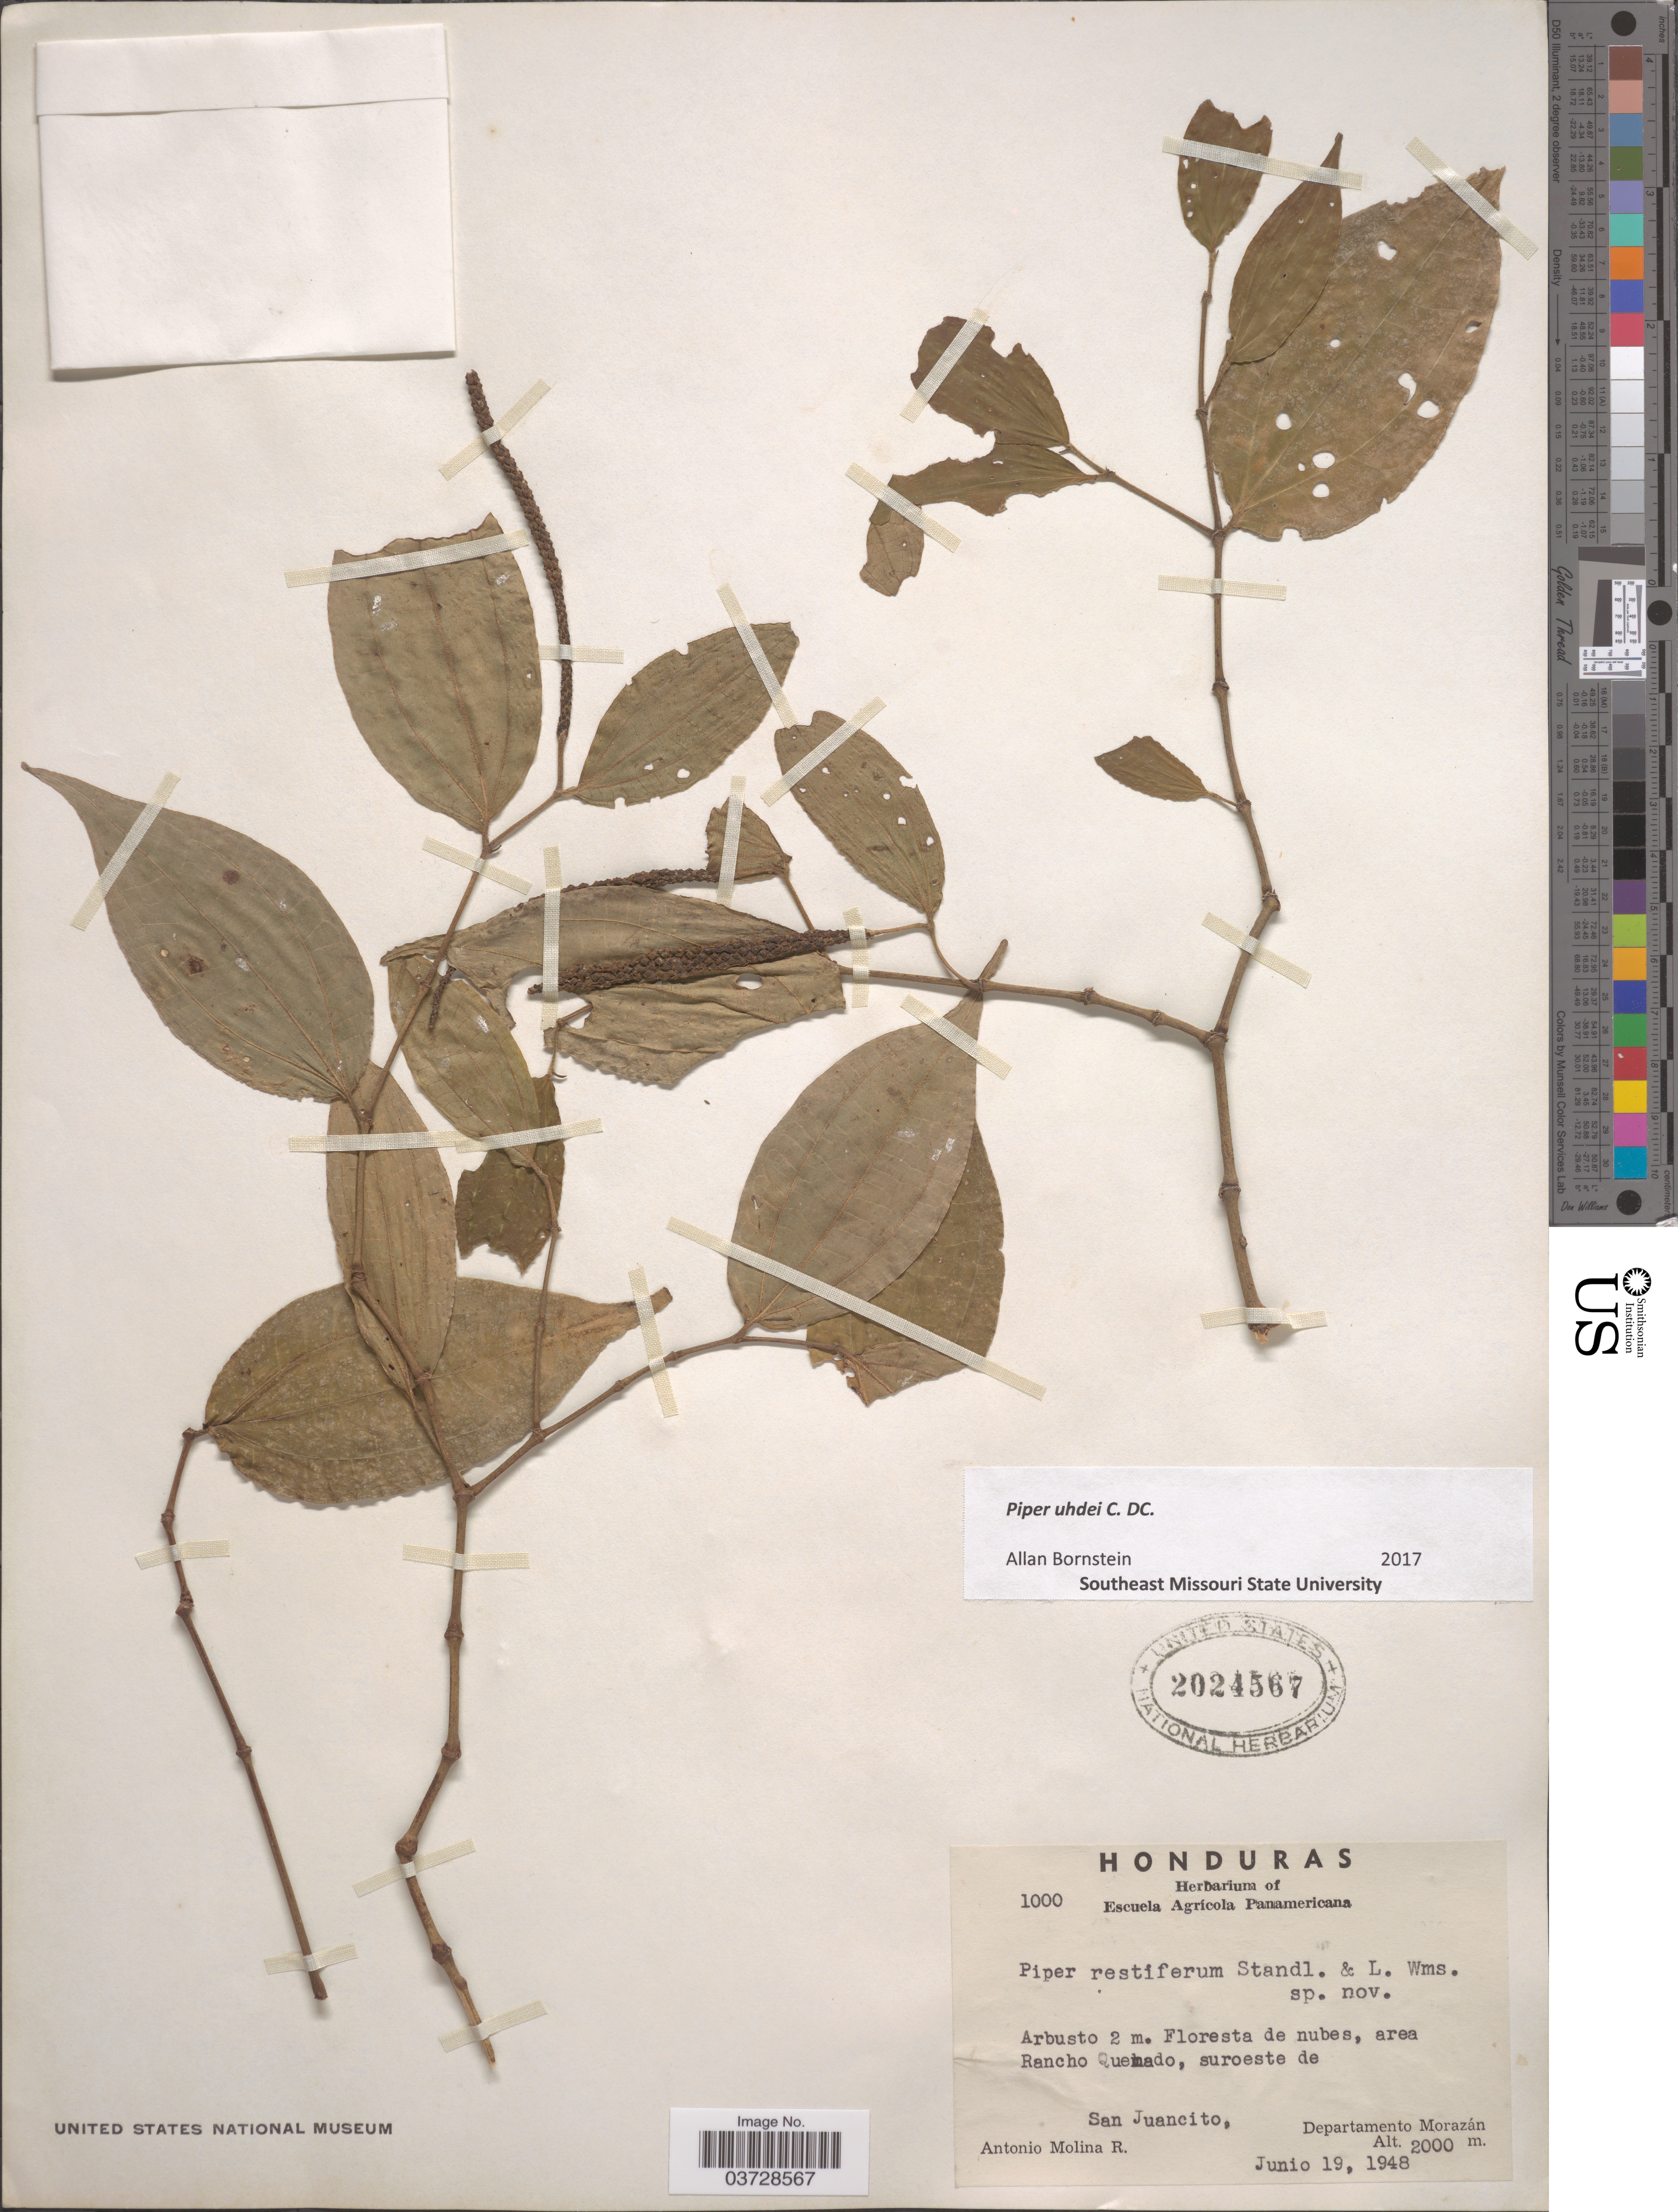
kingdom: Plantae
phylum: Tracheophyta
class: Magnoliopsida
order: Piperales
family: Piperaceae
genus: Piper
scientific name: Piper uhdei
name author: C. DC.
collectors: A. Molina R.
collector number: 1000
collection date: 1948-06-19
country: Honduras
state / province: Fco. Morazán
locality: Area Rancho Quemado, suroeste de San Juancito, Departamento Morazán.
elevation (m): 2000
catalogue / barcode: US 2024567